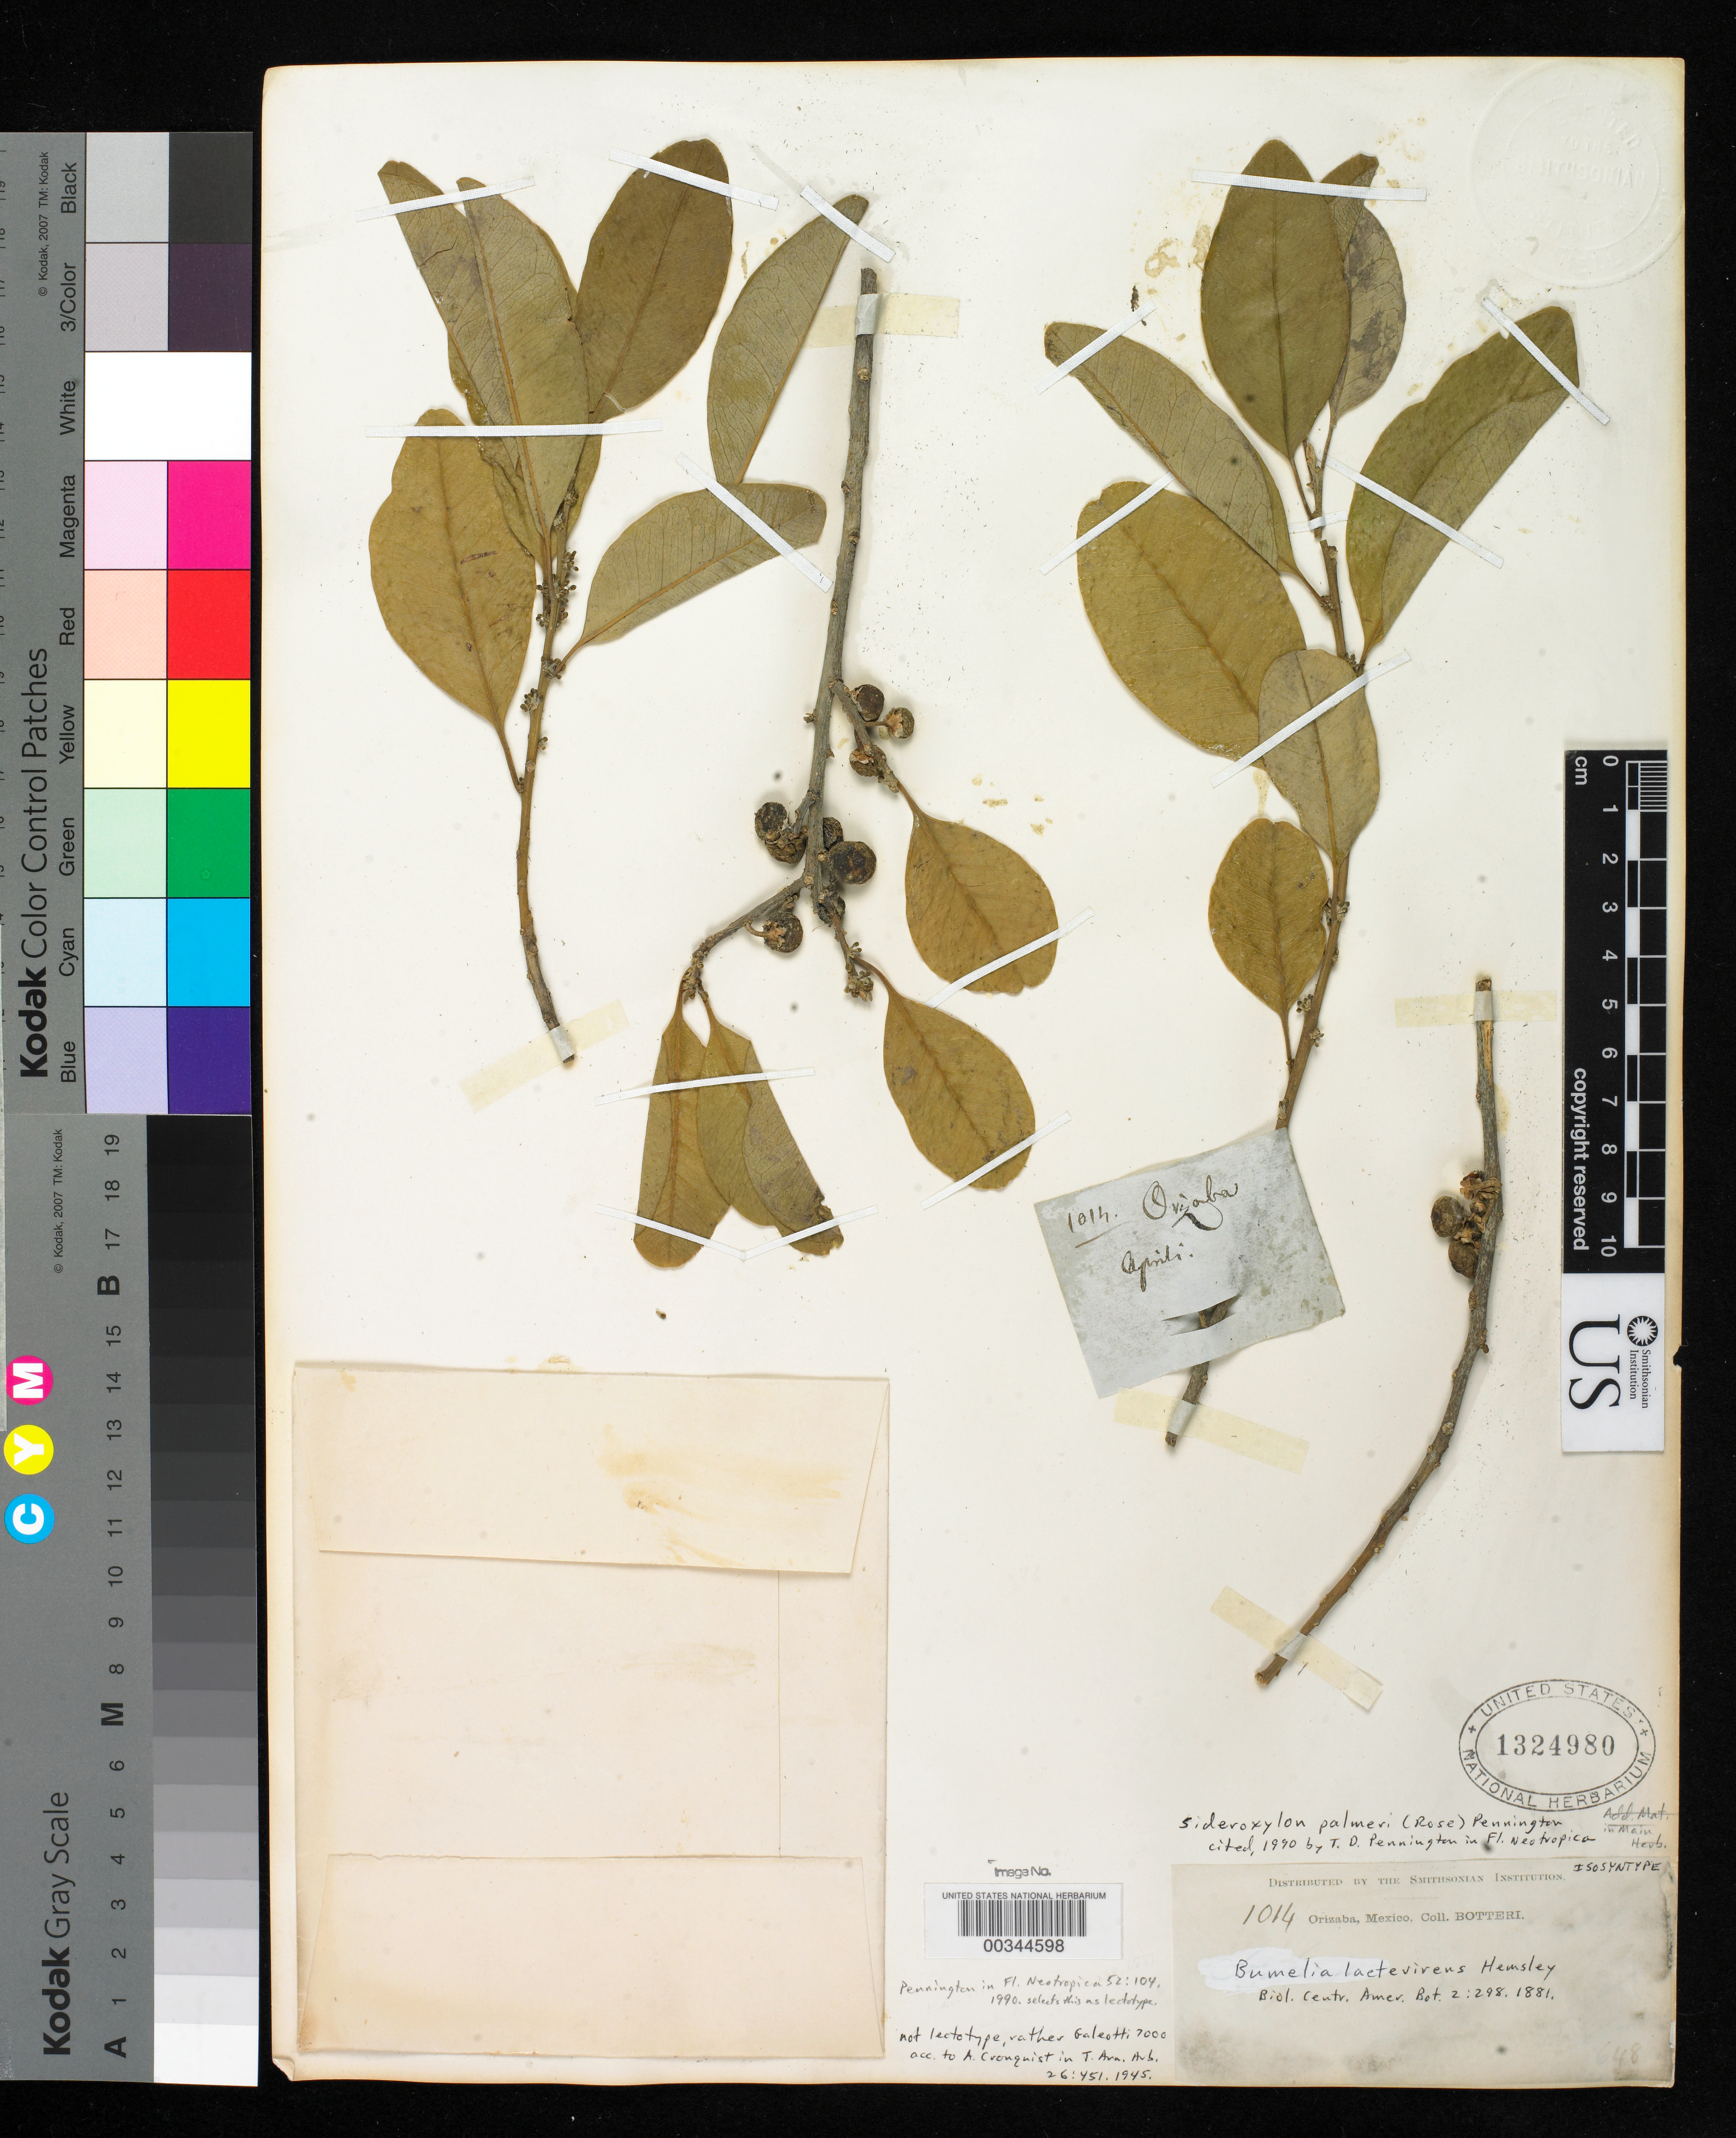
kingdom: Plantae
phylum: Tracheophyta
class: Magnoliopsida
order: Ericales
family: Sapotaceae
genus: Bumelia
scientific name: Bumelia laetevirens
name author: Hemsl.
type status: Isolectotype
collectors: M. Botteri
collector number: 1014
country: Mexico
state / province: Veracruz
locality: Orizaba.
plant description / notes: Supersedes (?) earlier effective lectotypification by Cronquist (1945, J. Arnold Arbor. 26: 451) who cited Galeotti 7000 as "type collection" (but without citing any herbarium).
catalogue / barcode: US 1324980